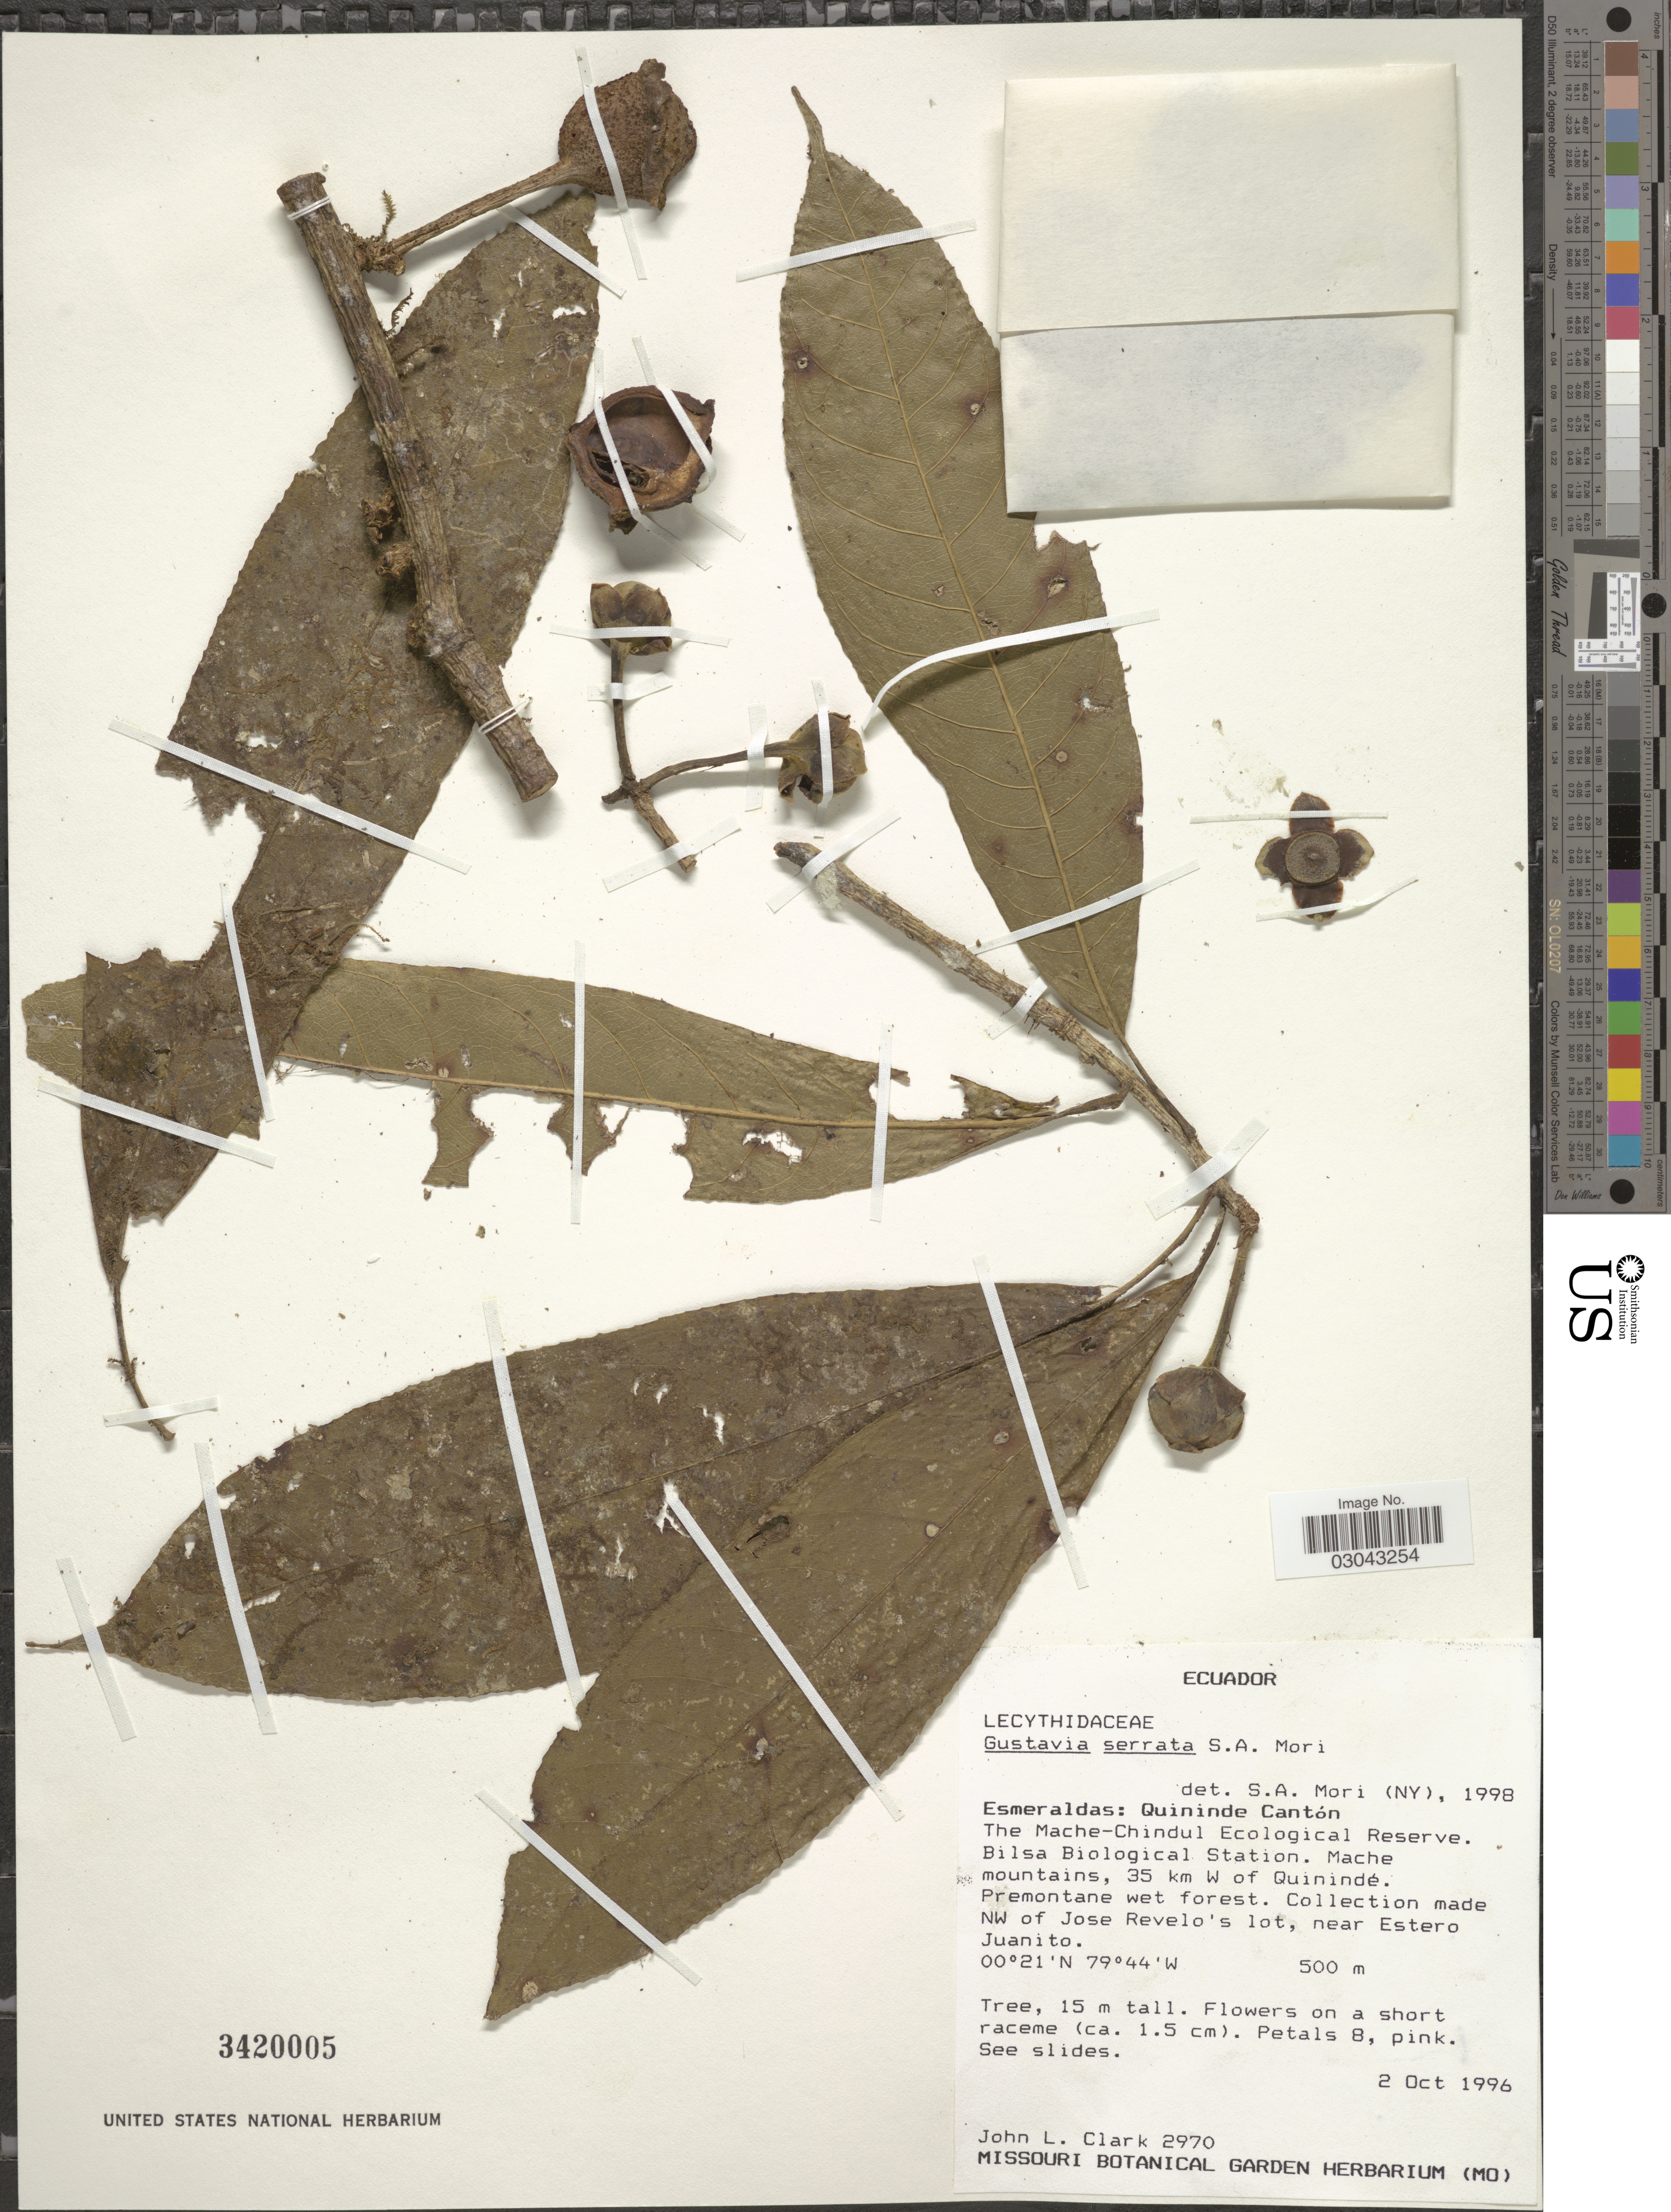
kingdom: Plantae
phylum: Tracheophyta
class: Magnoliopsida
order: Ericales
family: Lecythidaceae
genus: Gustavia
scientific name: Gustavia serrata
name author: S.A. Mori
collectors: J. L. Clark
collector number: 2970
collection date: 1996-10-02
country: Ecuador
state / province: Esmeraldas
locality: Quininde Cantón, The Mache-Chindul Ecological Reserve Bilsa Biological Station, Mache mountains, 35 km W of Quinindé.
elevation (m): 500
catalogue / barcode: US 3420005